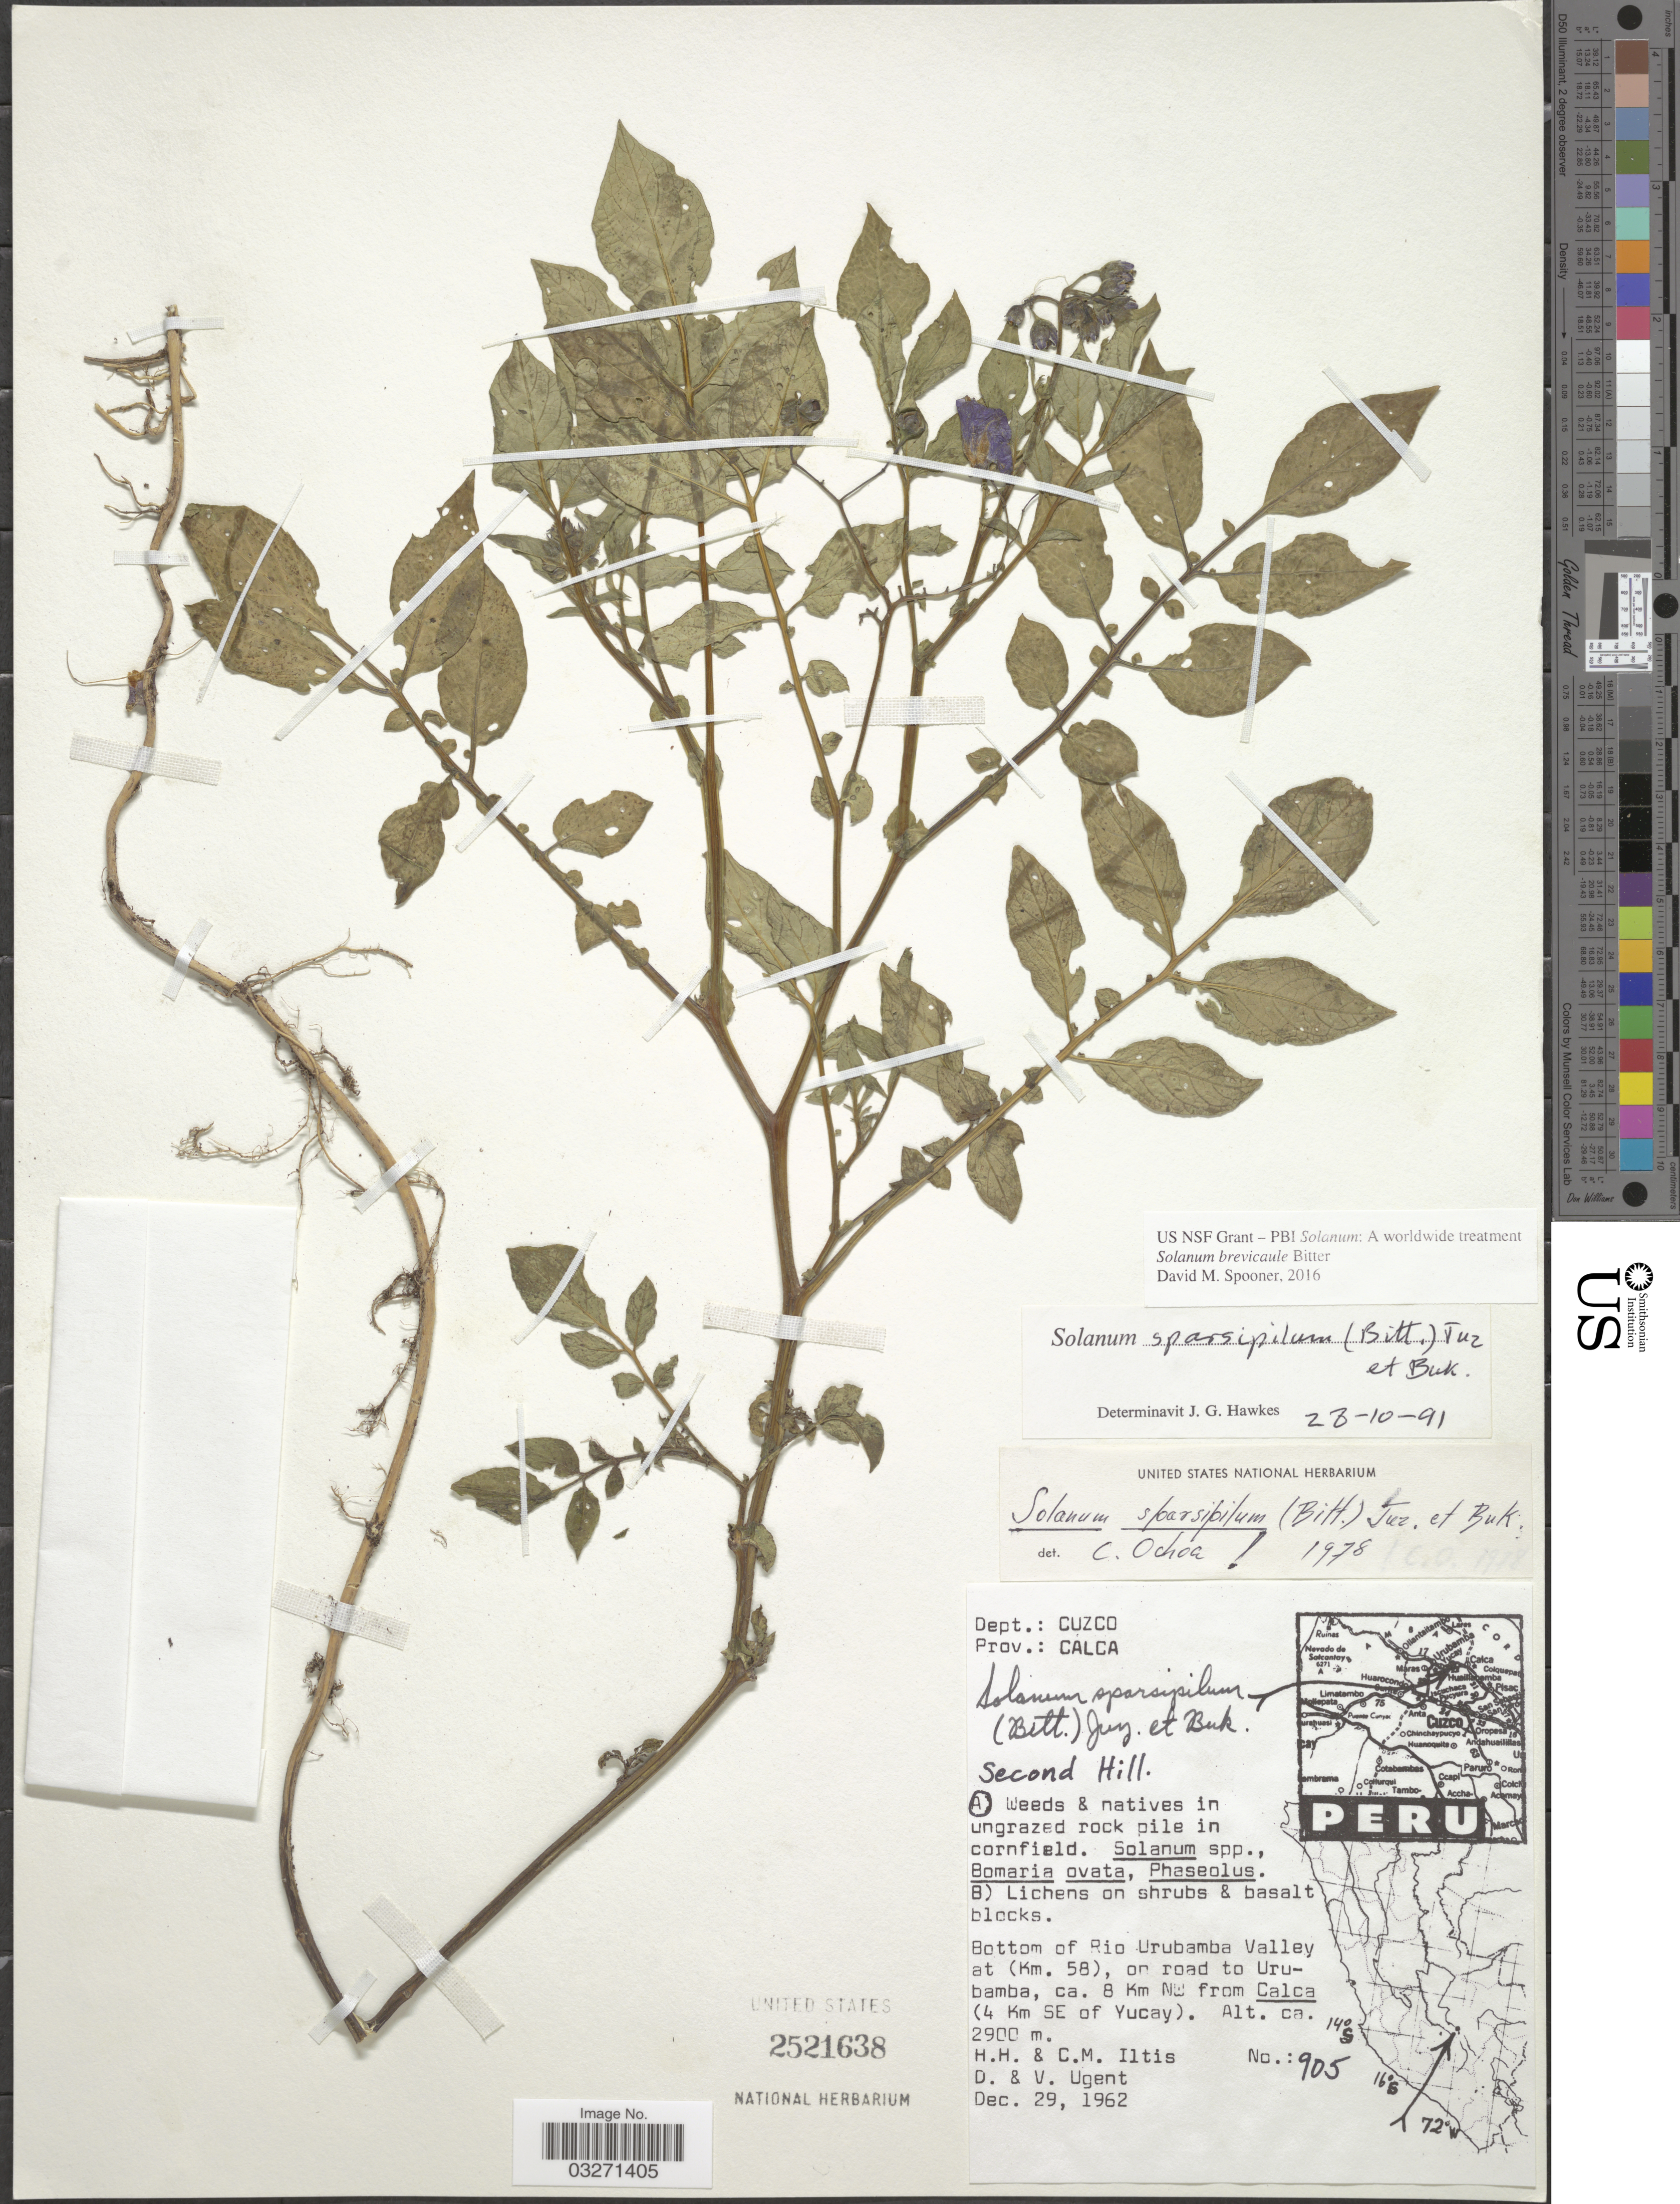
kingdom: Plantae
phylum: Tracheophyta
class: Magnoliopsida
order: Solanales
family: Solanaceae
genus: Solanum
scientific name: Solanum brevicaule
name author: Bitter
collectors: H. H. Iltis, C. M Iltis, D. Ugent & V. Ugent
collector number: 905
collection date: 1962-12-29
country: Peru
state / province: Cusco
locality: Dept.: Cuzco. Prov.: Calca. Bottom of Rio Urubamba Valley at (Km. 58), on road to Urubamba, ca. 8 Km NW from Calca (4 Km SE of Yucay).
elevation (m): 2900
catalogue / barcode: US 2521638